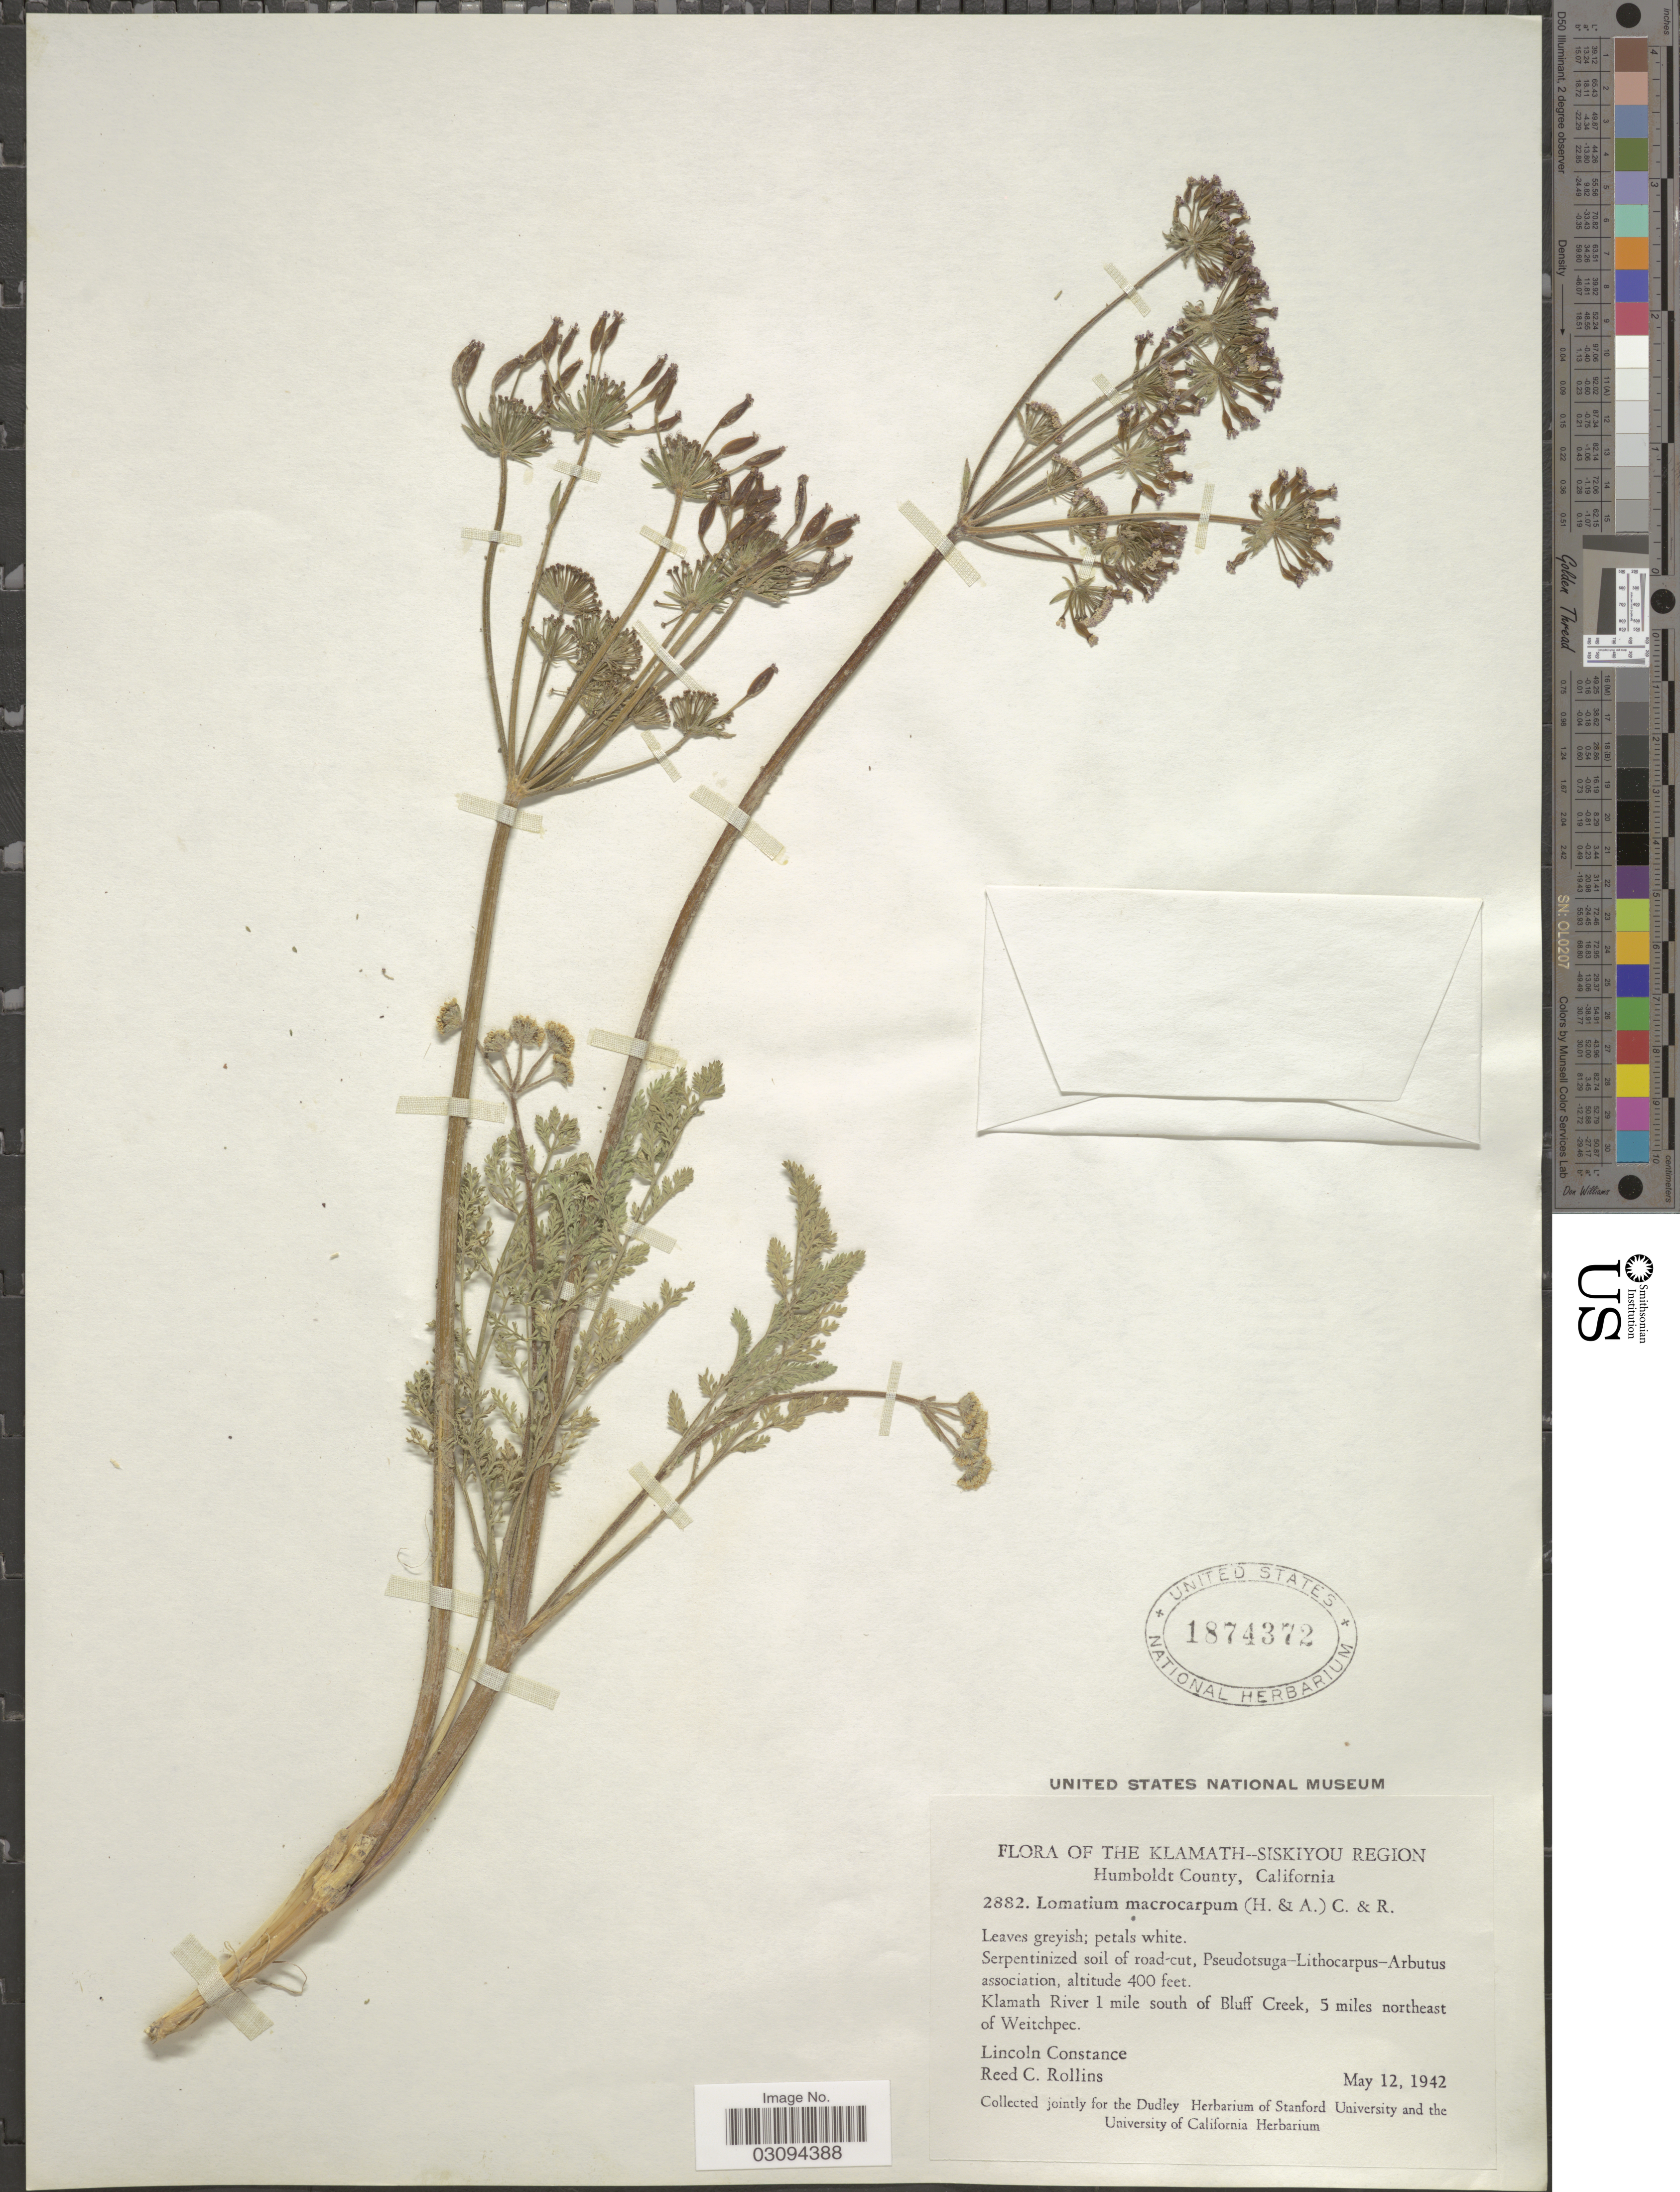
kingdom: Plantae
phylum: Tracheophyta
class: Magnoliopsida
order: Apiales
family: Apiaceae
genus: Lomatium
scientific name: Lomatium macrocarpum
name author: (Hook. et al.) J.M. Coult. & Rose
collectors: L. Constance & R. C. Rollins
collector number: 2882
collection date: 1942-05-12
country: United States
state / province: California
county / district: Humboldt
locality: Klamath-Siskiyou Region. Humboldt County. Klamath River 1 mile south of Bluff Creek, 5 miles northeast of Weitchpec.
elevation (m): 122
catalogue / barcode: US 1874372